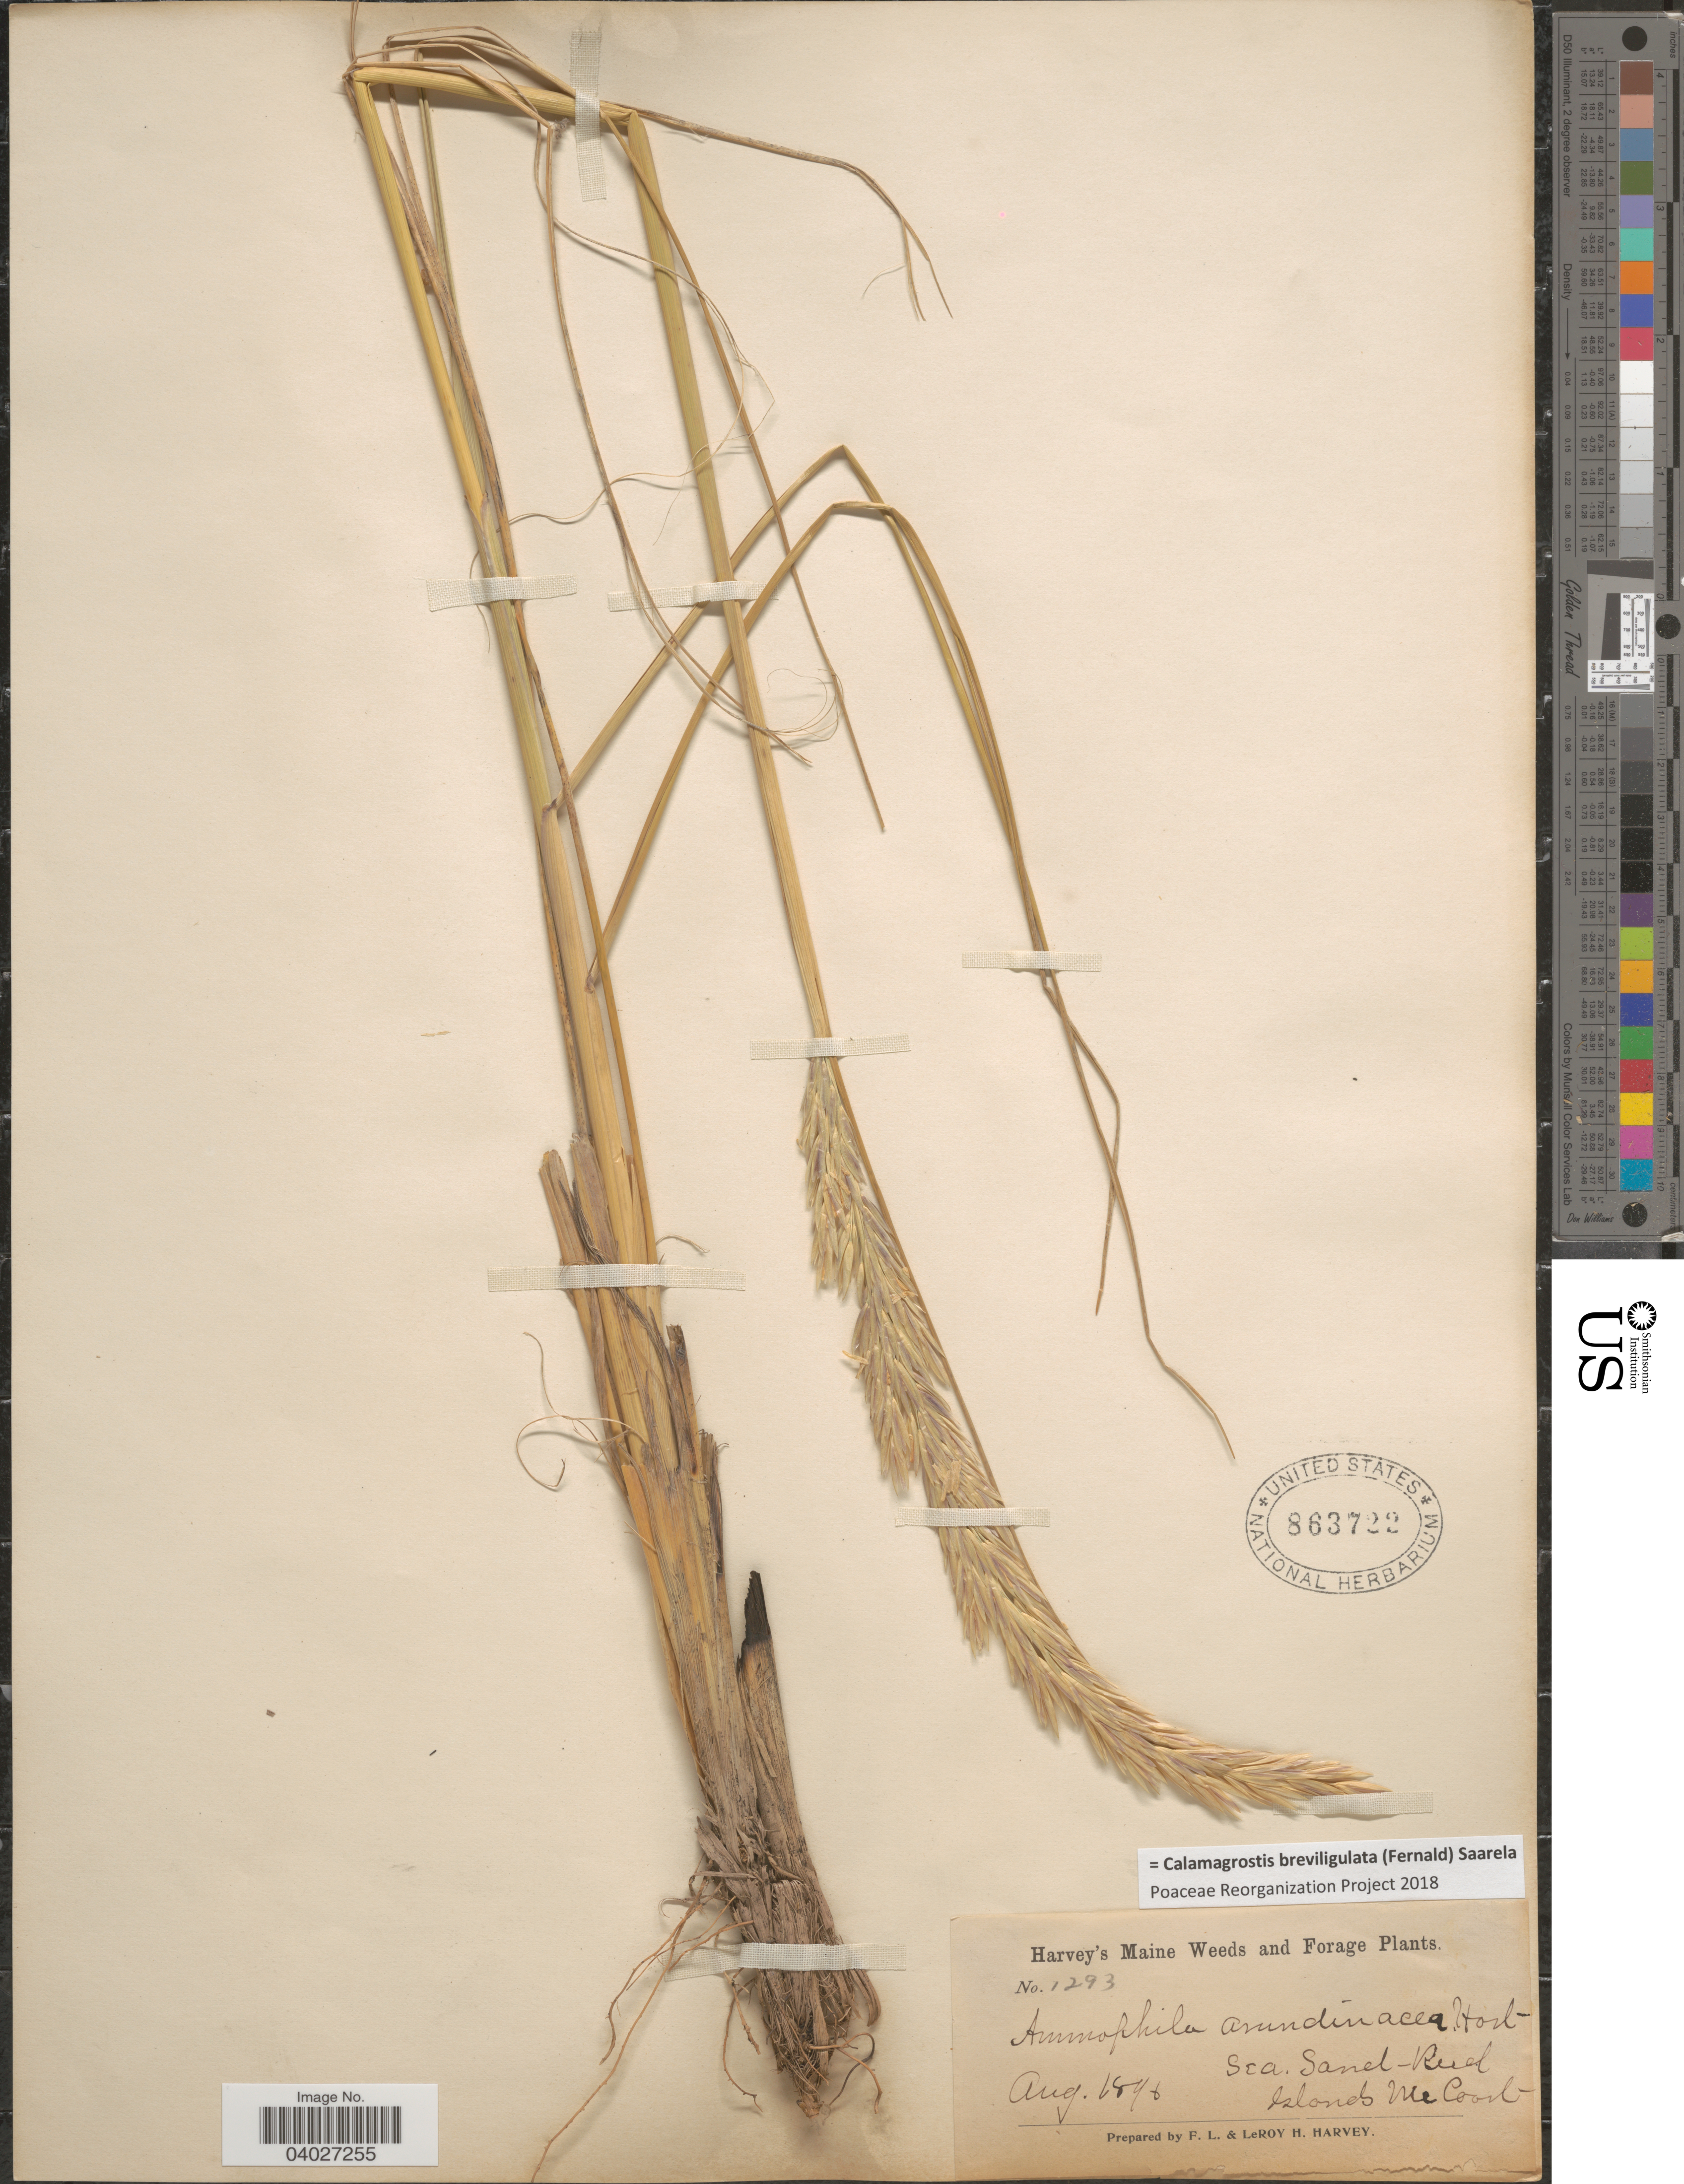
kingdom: Plantae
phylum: Tracheophyta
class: Liliopsida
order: Poales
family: Poaceae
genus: Calamagrostis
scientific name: Calamagrostis breviligulata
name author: (Fernald) Saarela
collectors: F. L. Harvey & L. H. Harvey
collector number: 1293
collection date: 1896-08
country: United States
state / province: Maine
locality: Sea Sand-Reed Islands. Coast.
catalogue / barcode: US 863722